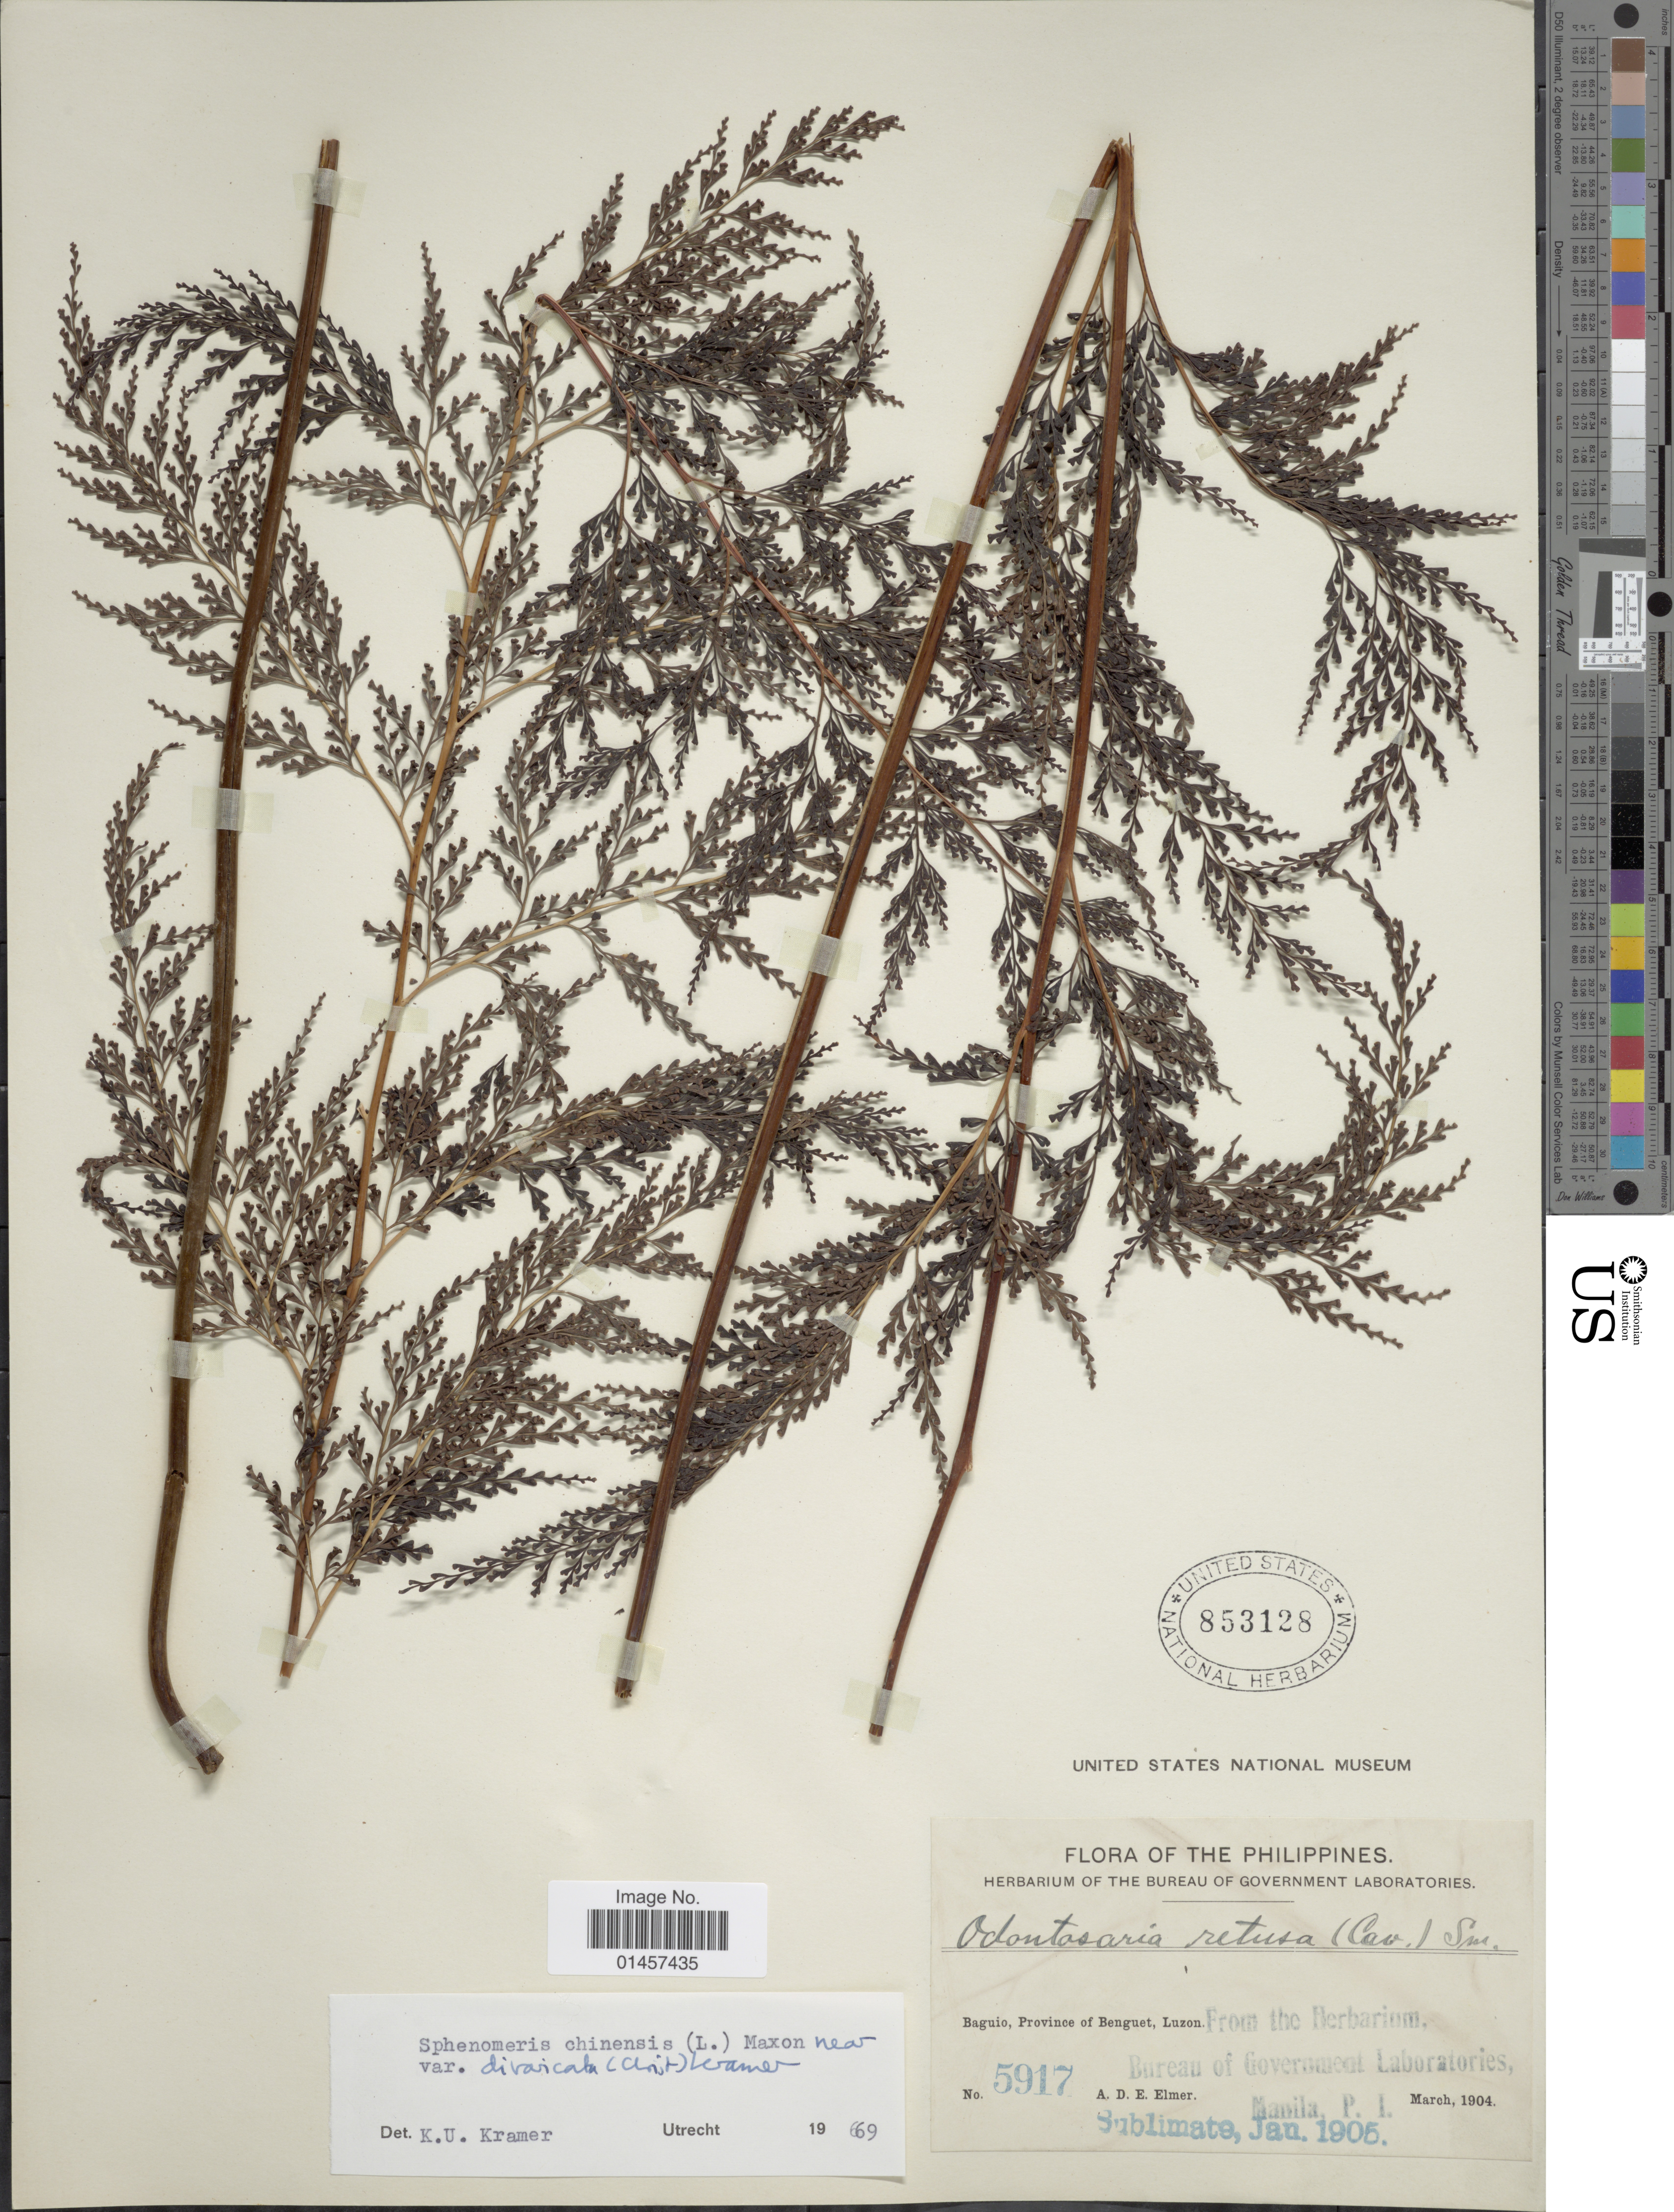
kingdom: Plantae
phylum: Tracheophyta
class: Polypodiopsida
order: Polypodiales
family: Lindsaeaceae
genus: Sphenomeris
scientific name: Sphenomeris chinensis var. chinensis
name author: (L.) Maxon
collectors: A. D. E. Elmer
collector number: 5917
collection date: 1904-03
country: Philippines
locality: Baguio province of Benguet, Luzon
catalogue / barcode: US 853128